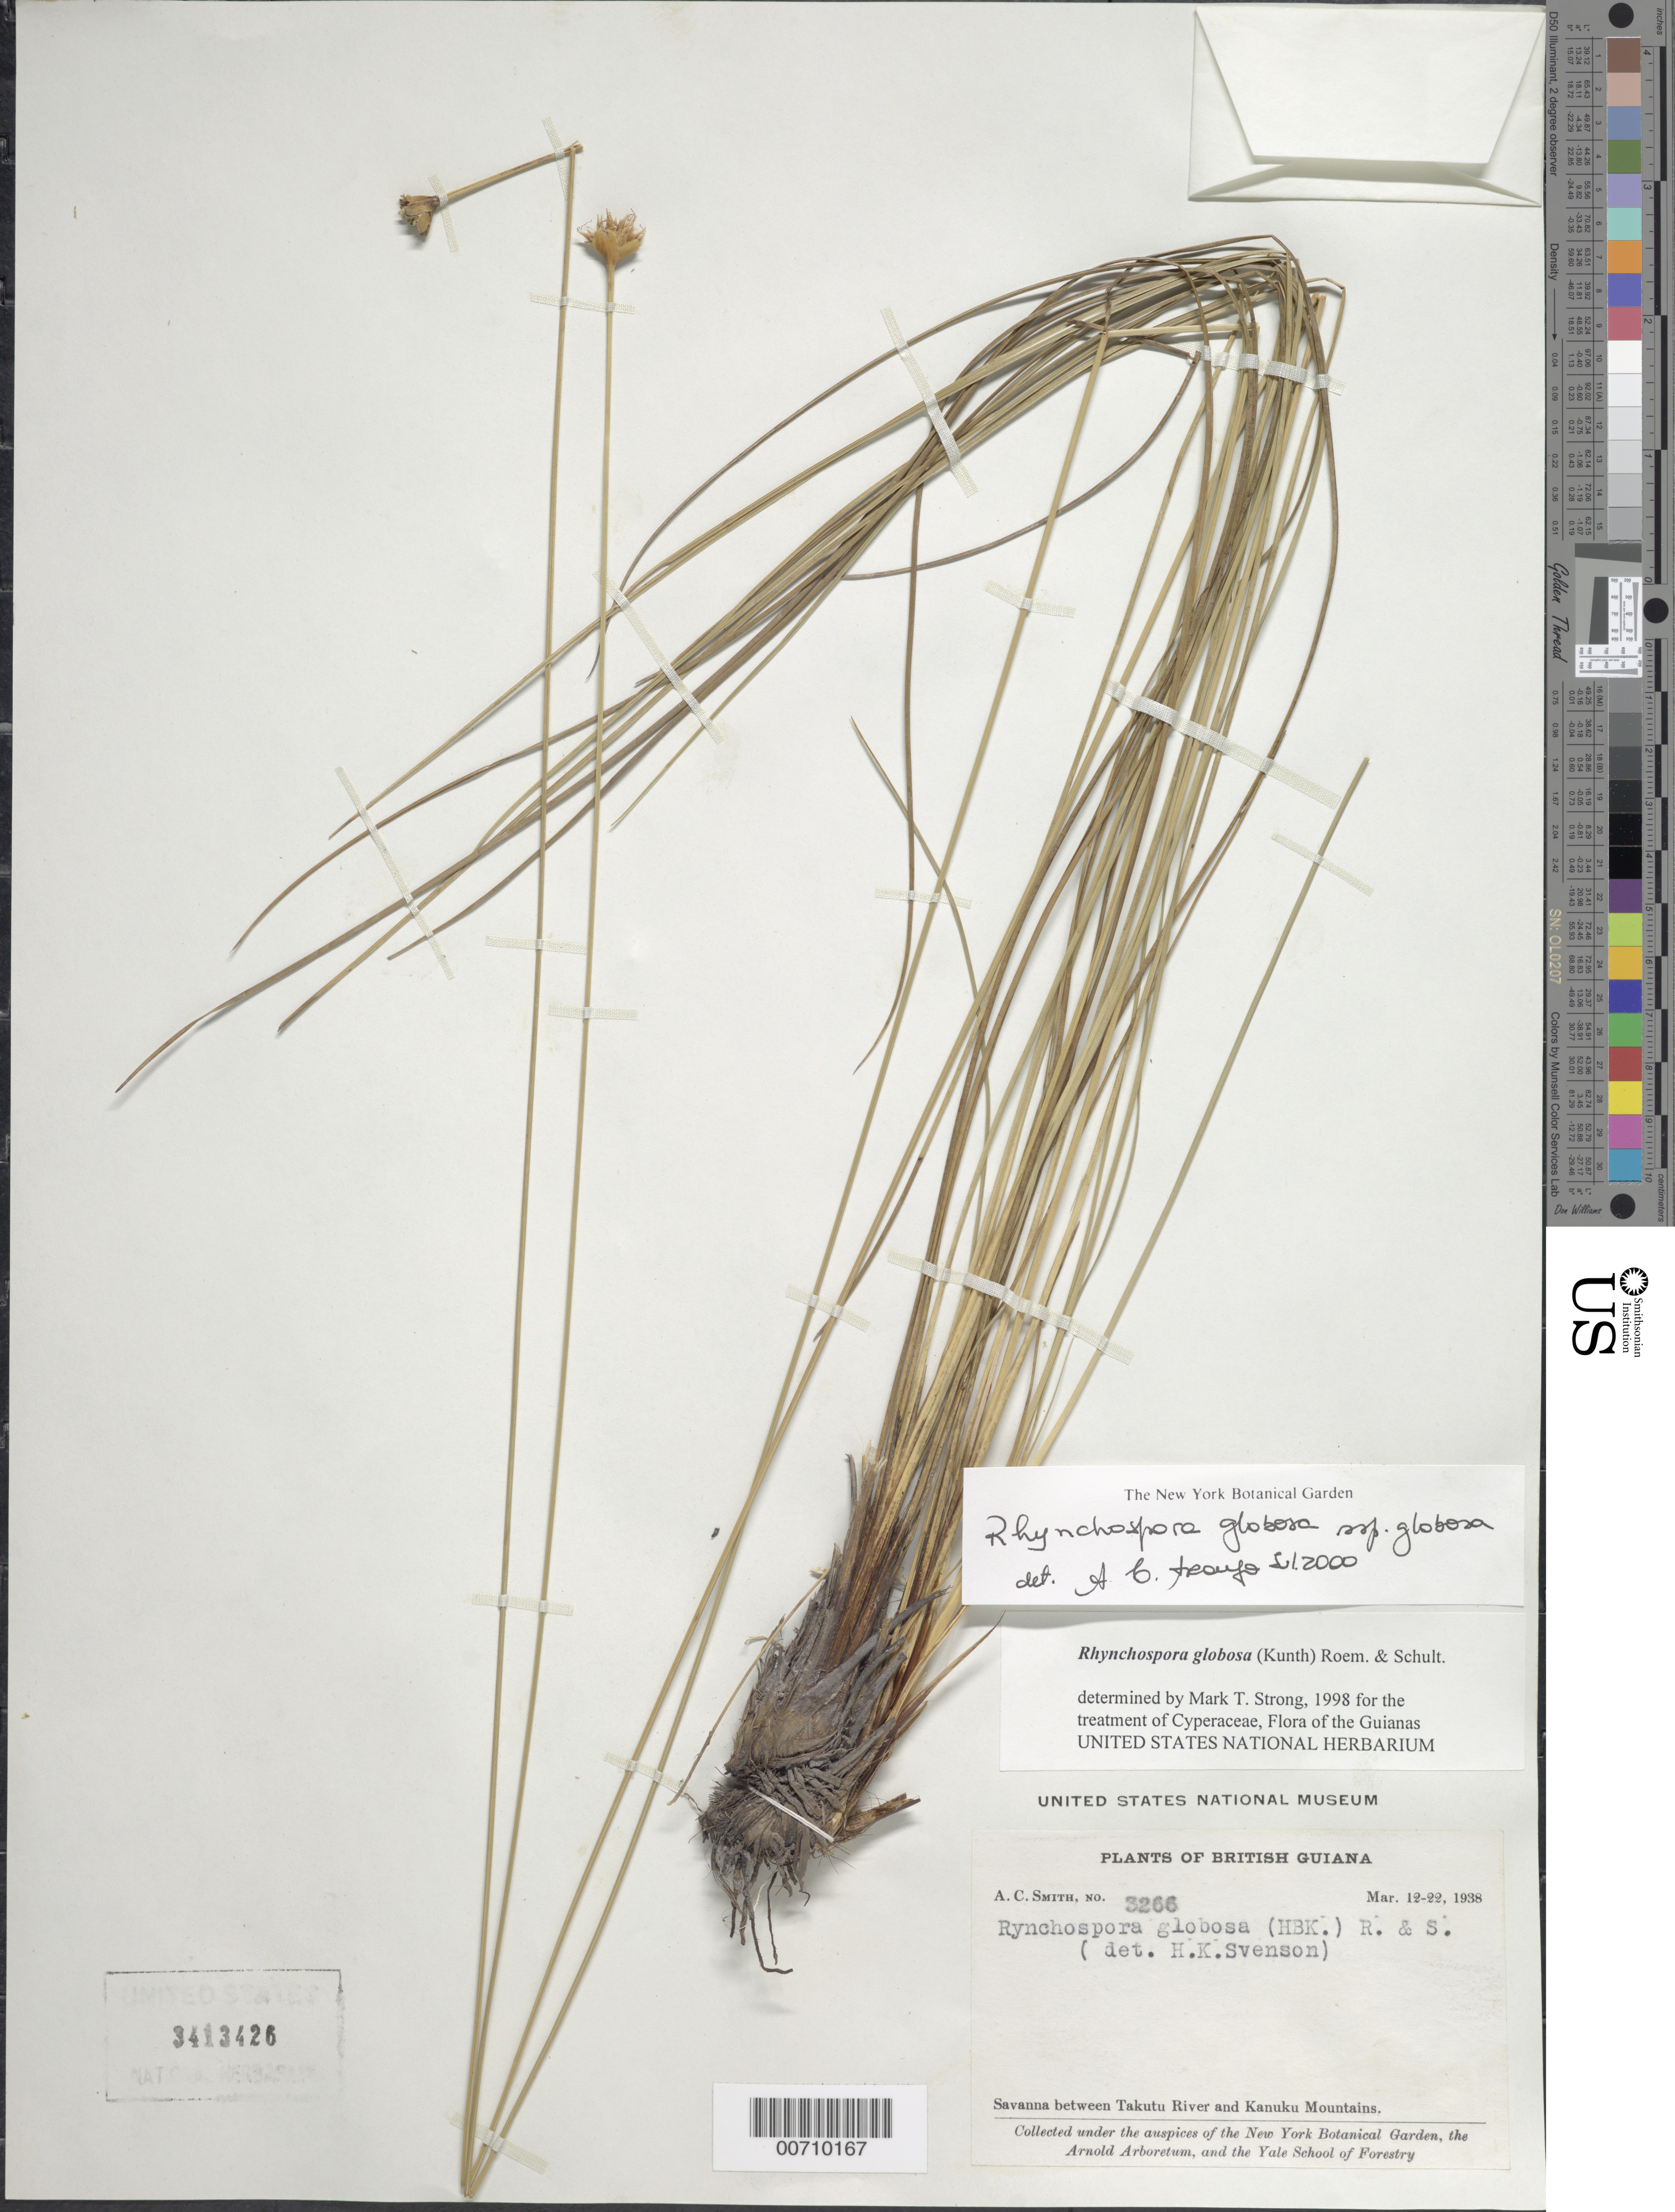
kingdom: Plantae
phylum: Tracheophyta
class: Liliopsida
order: Poales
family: Cyperaceae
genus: Rhynchospora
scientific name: Rhynchospora globosa subsp. globosa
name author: (Kunth) Roem. & Schult.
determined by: Strong, M. T., (US), Smithsonian Institution - National Museum of Natural History (UNITED STATES)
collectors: A. C. Smith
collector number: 3266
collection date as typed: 12-Mar-38 to 22-Mar-38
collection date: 1938-03-12/1938-03-22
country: Guyana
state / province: U. Takutu-U. Essequibo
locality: Kanuku Mts., savanna betw. mts. and Takutu R.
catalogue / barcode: US 3413426